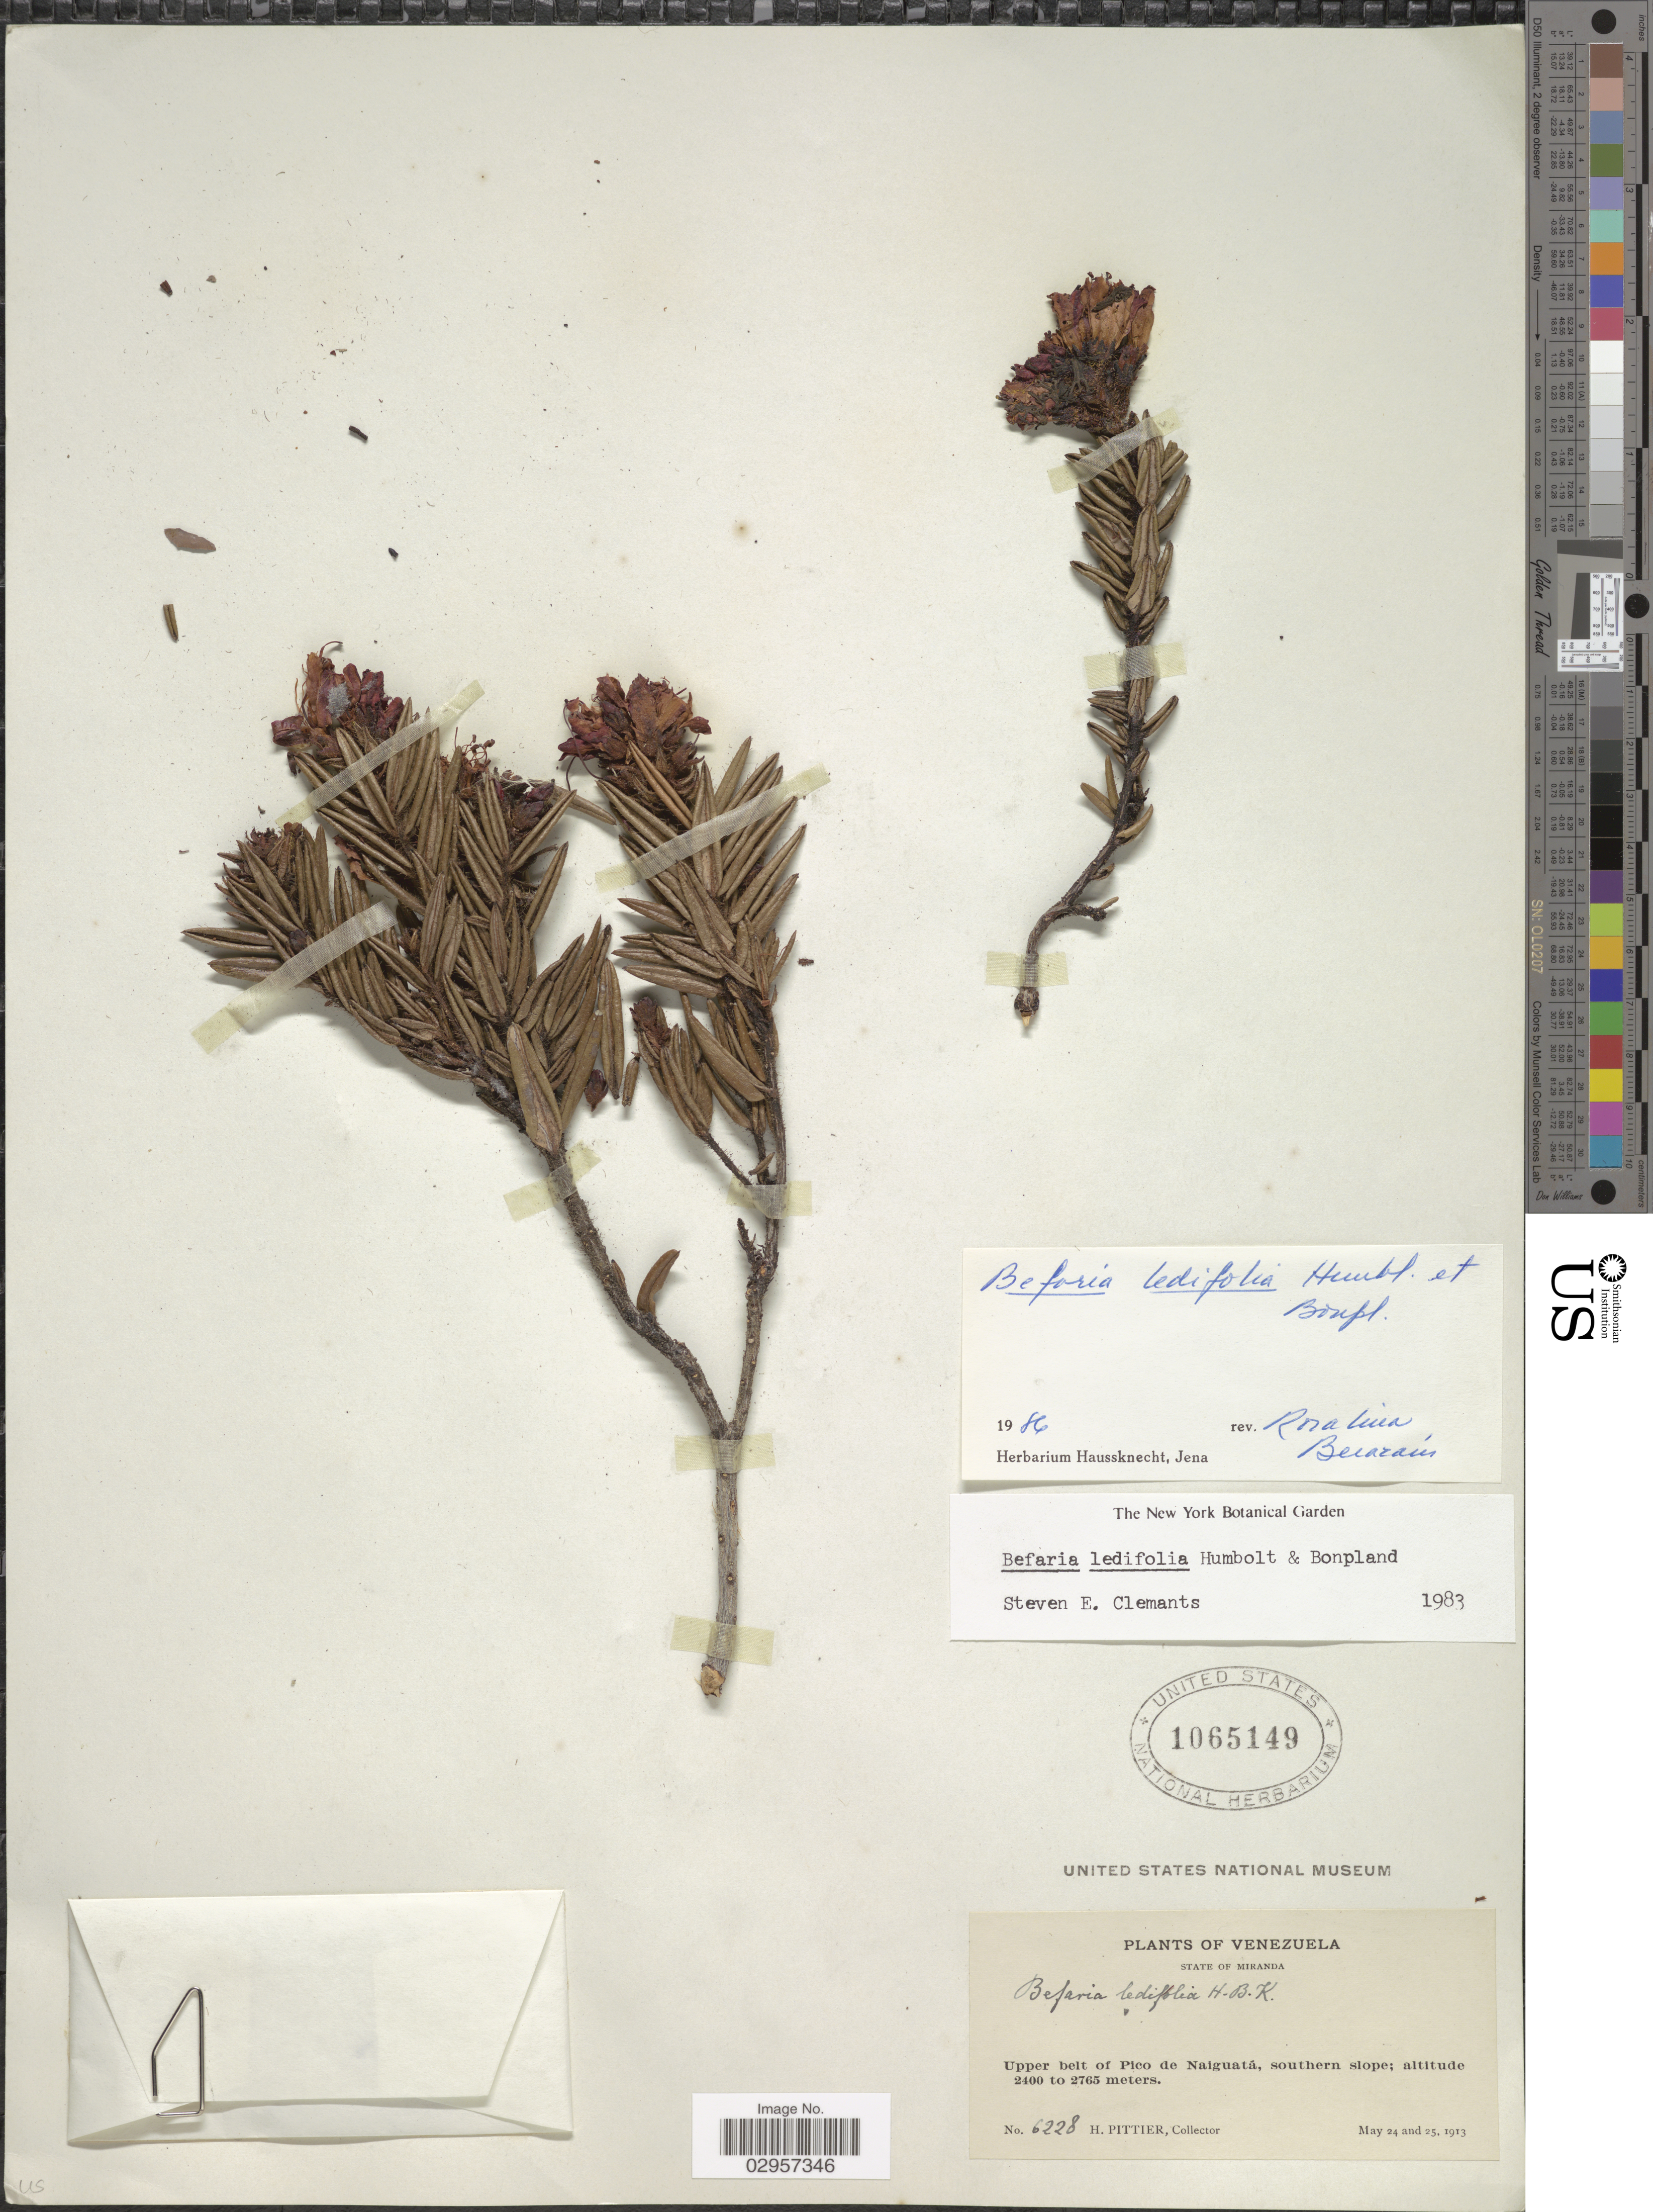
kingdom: Plantae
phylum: Tracheophyta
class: Magnoliopsida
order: Ericales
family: Ericaceae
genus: Befaria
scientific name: Befaria ledifolia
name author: Bonpl.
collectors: H. F. Pittier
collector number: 6228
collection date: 1913-05-24/1913-05-25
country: Venezuela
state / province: Miranda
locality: Upper belt of Pico de Naiguatá, southern slope.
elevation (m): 2400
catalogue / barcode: US 1065149